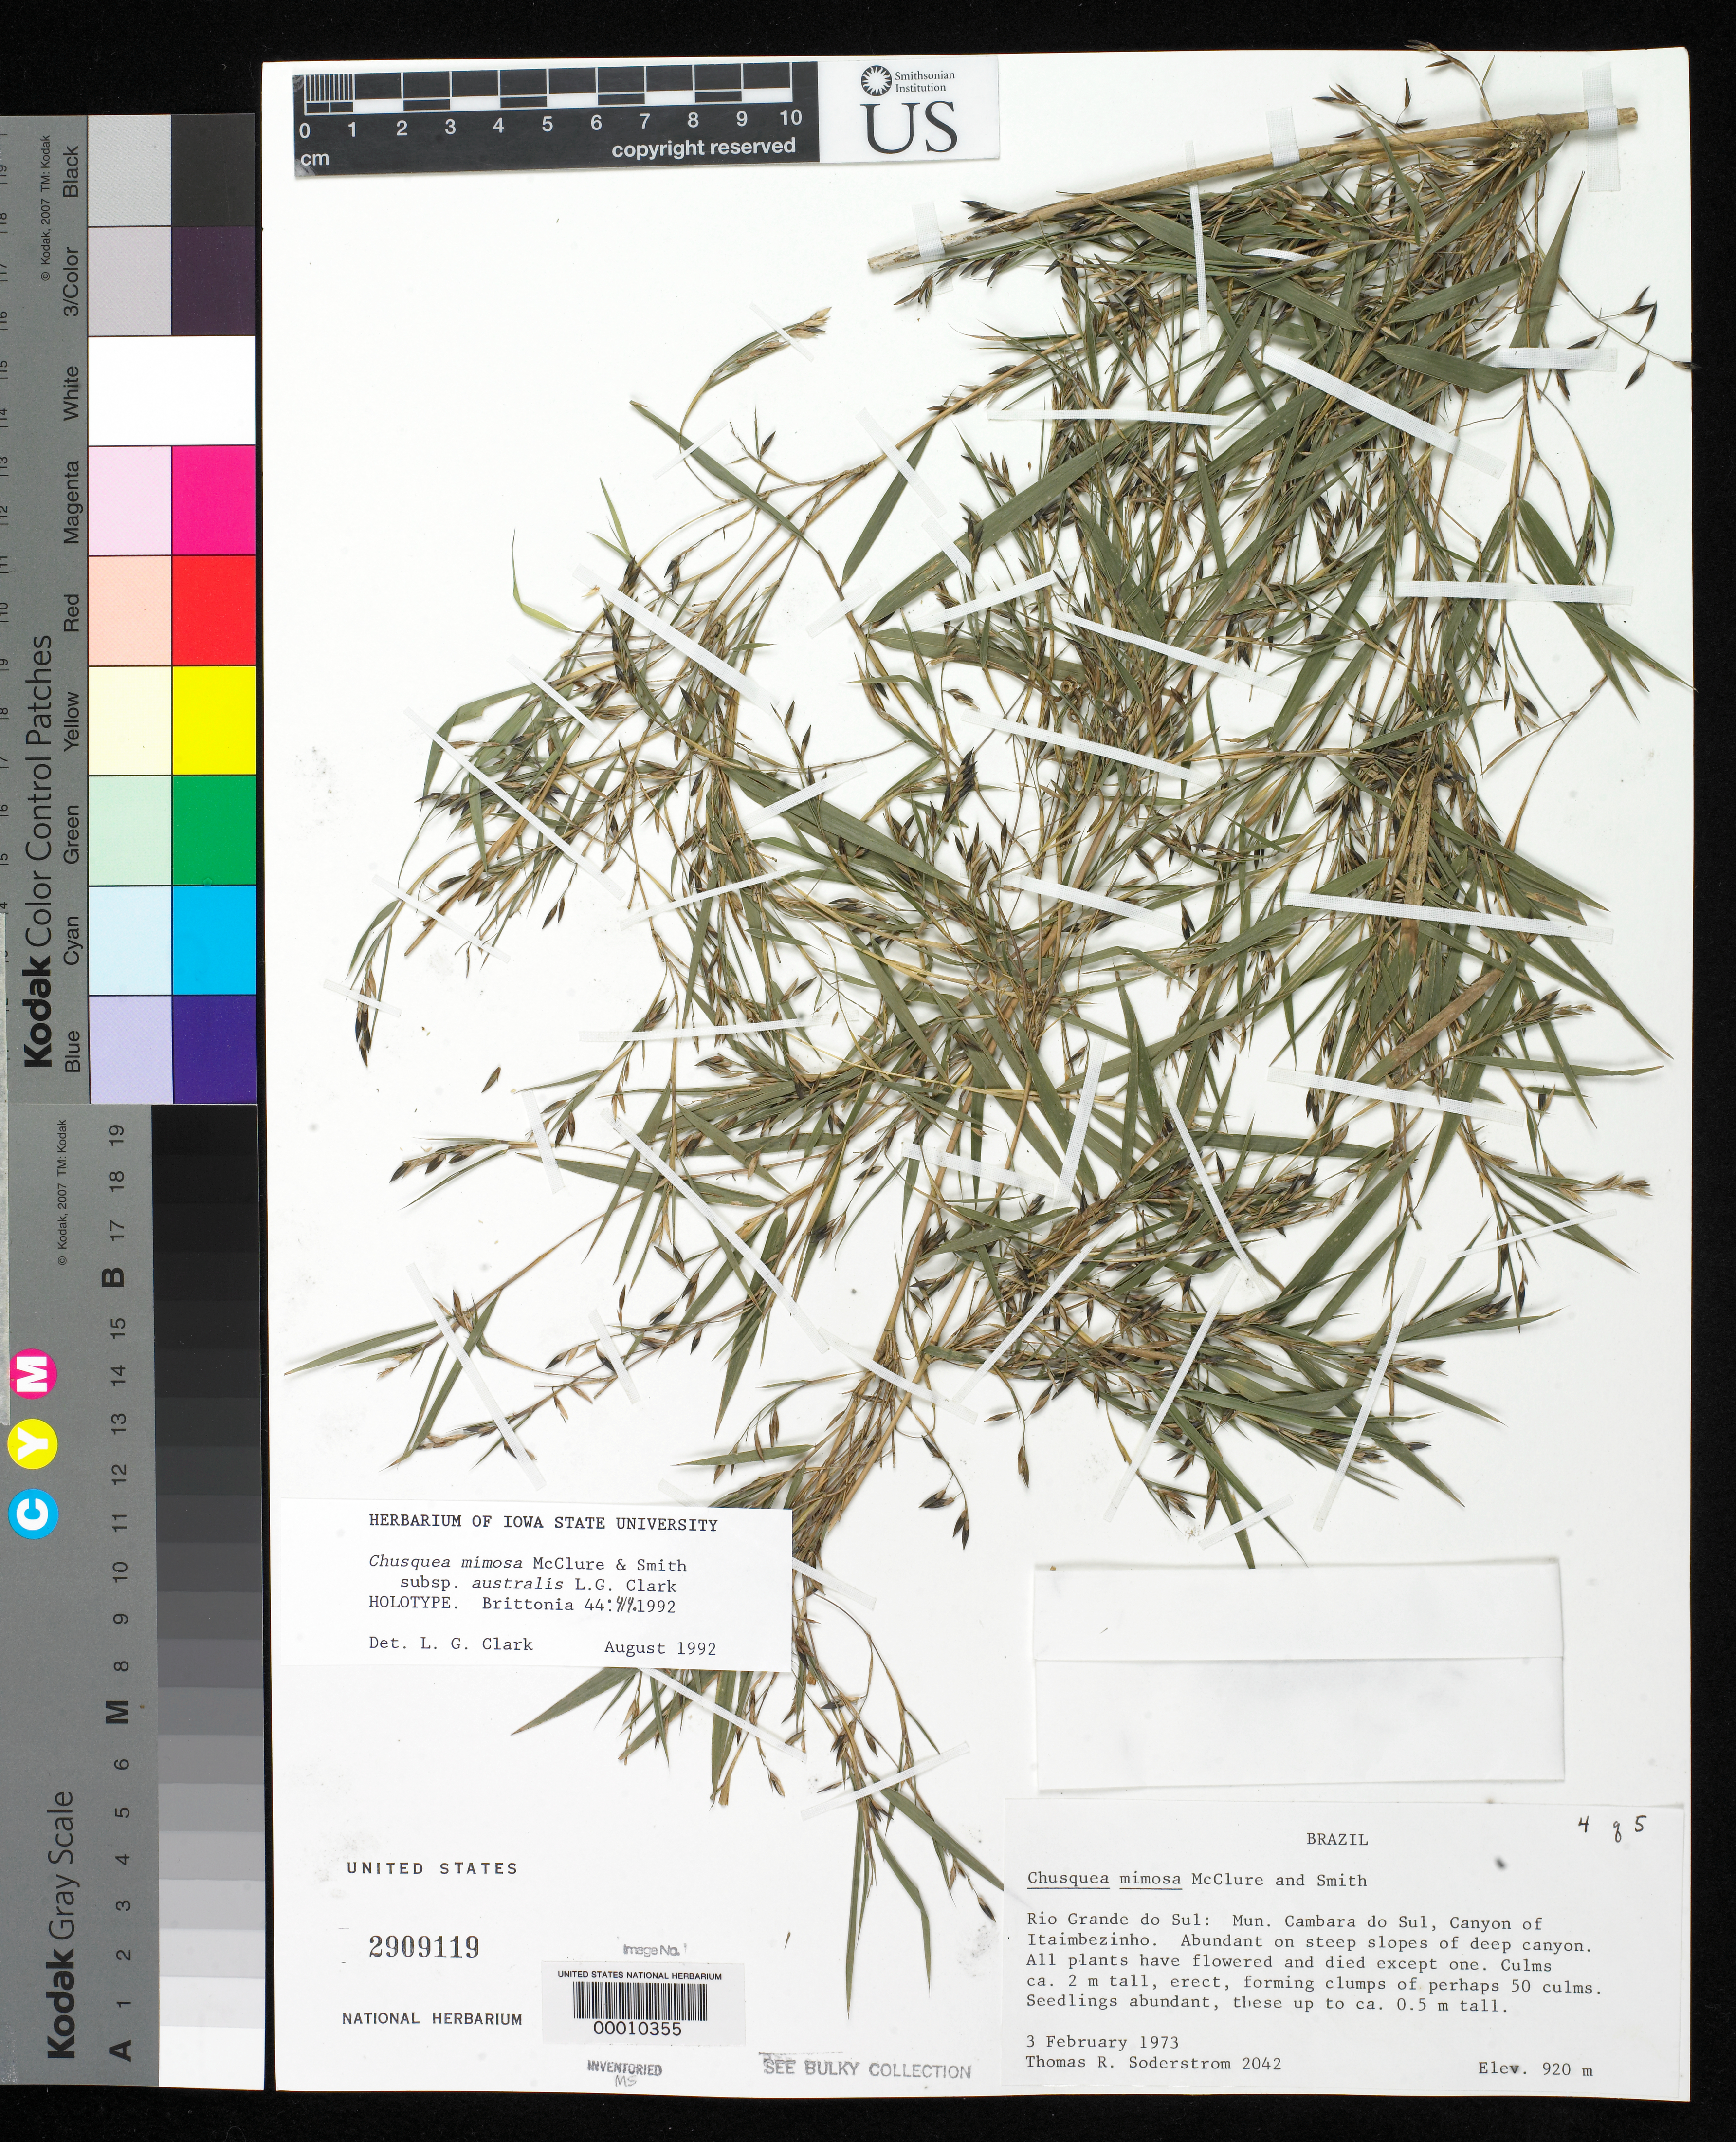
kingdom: Plantae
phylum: Tracheophyta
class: Liliopsida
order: Poales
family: Poaceae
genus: Chusquea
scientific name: Chusquea mimosa subsp. australis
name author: L.G. Clark & Londoño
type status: Holotype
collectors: T. R. Soderstrom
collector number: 2042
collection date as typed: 03 Feb 1973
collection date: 1973-02-03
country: Brazil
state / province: Rio Grande do Sul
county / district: Cambara do Sul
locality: Canyon of Itaimbezinho.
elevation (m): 920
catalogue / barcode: US 2909119